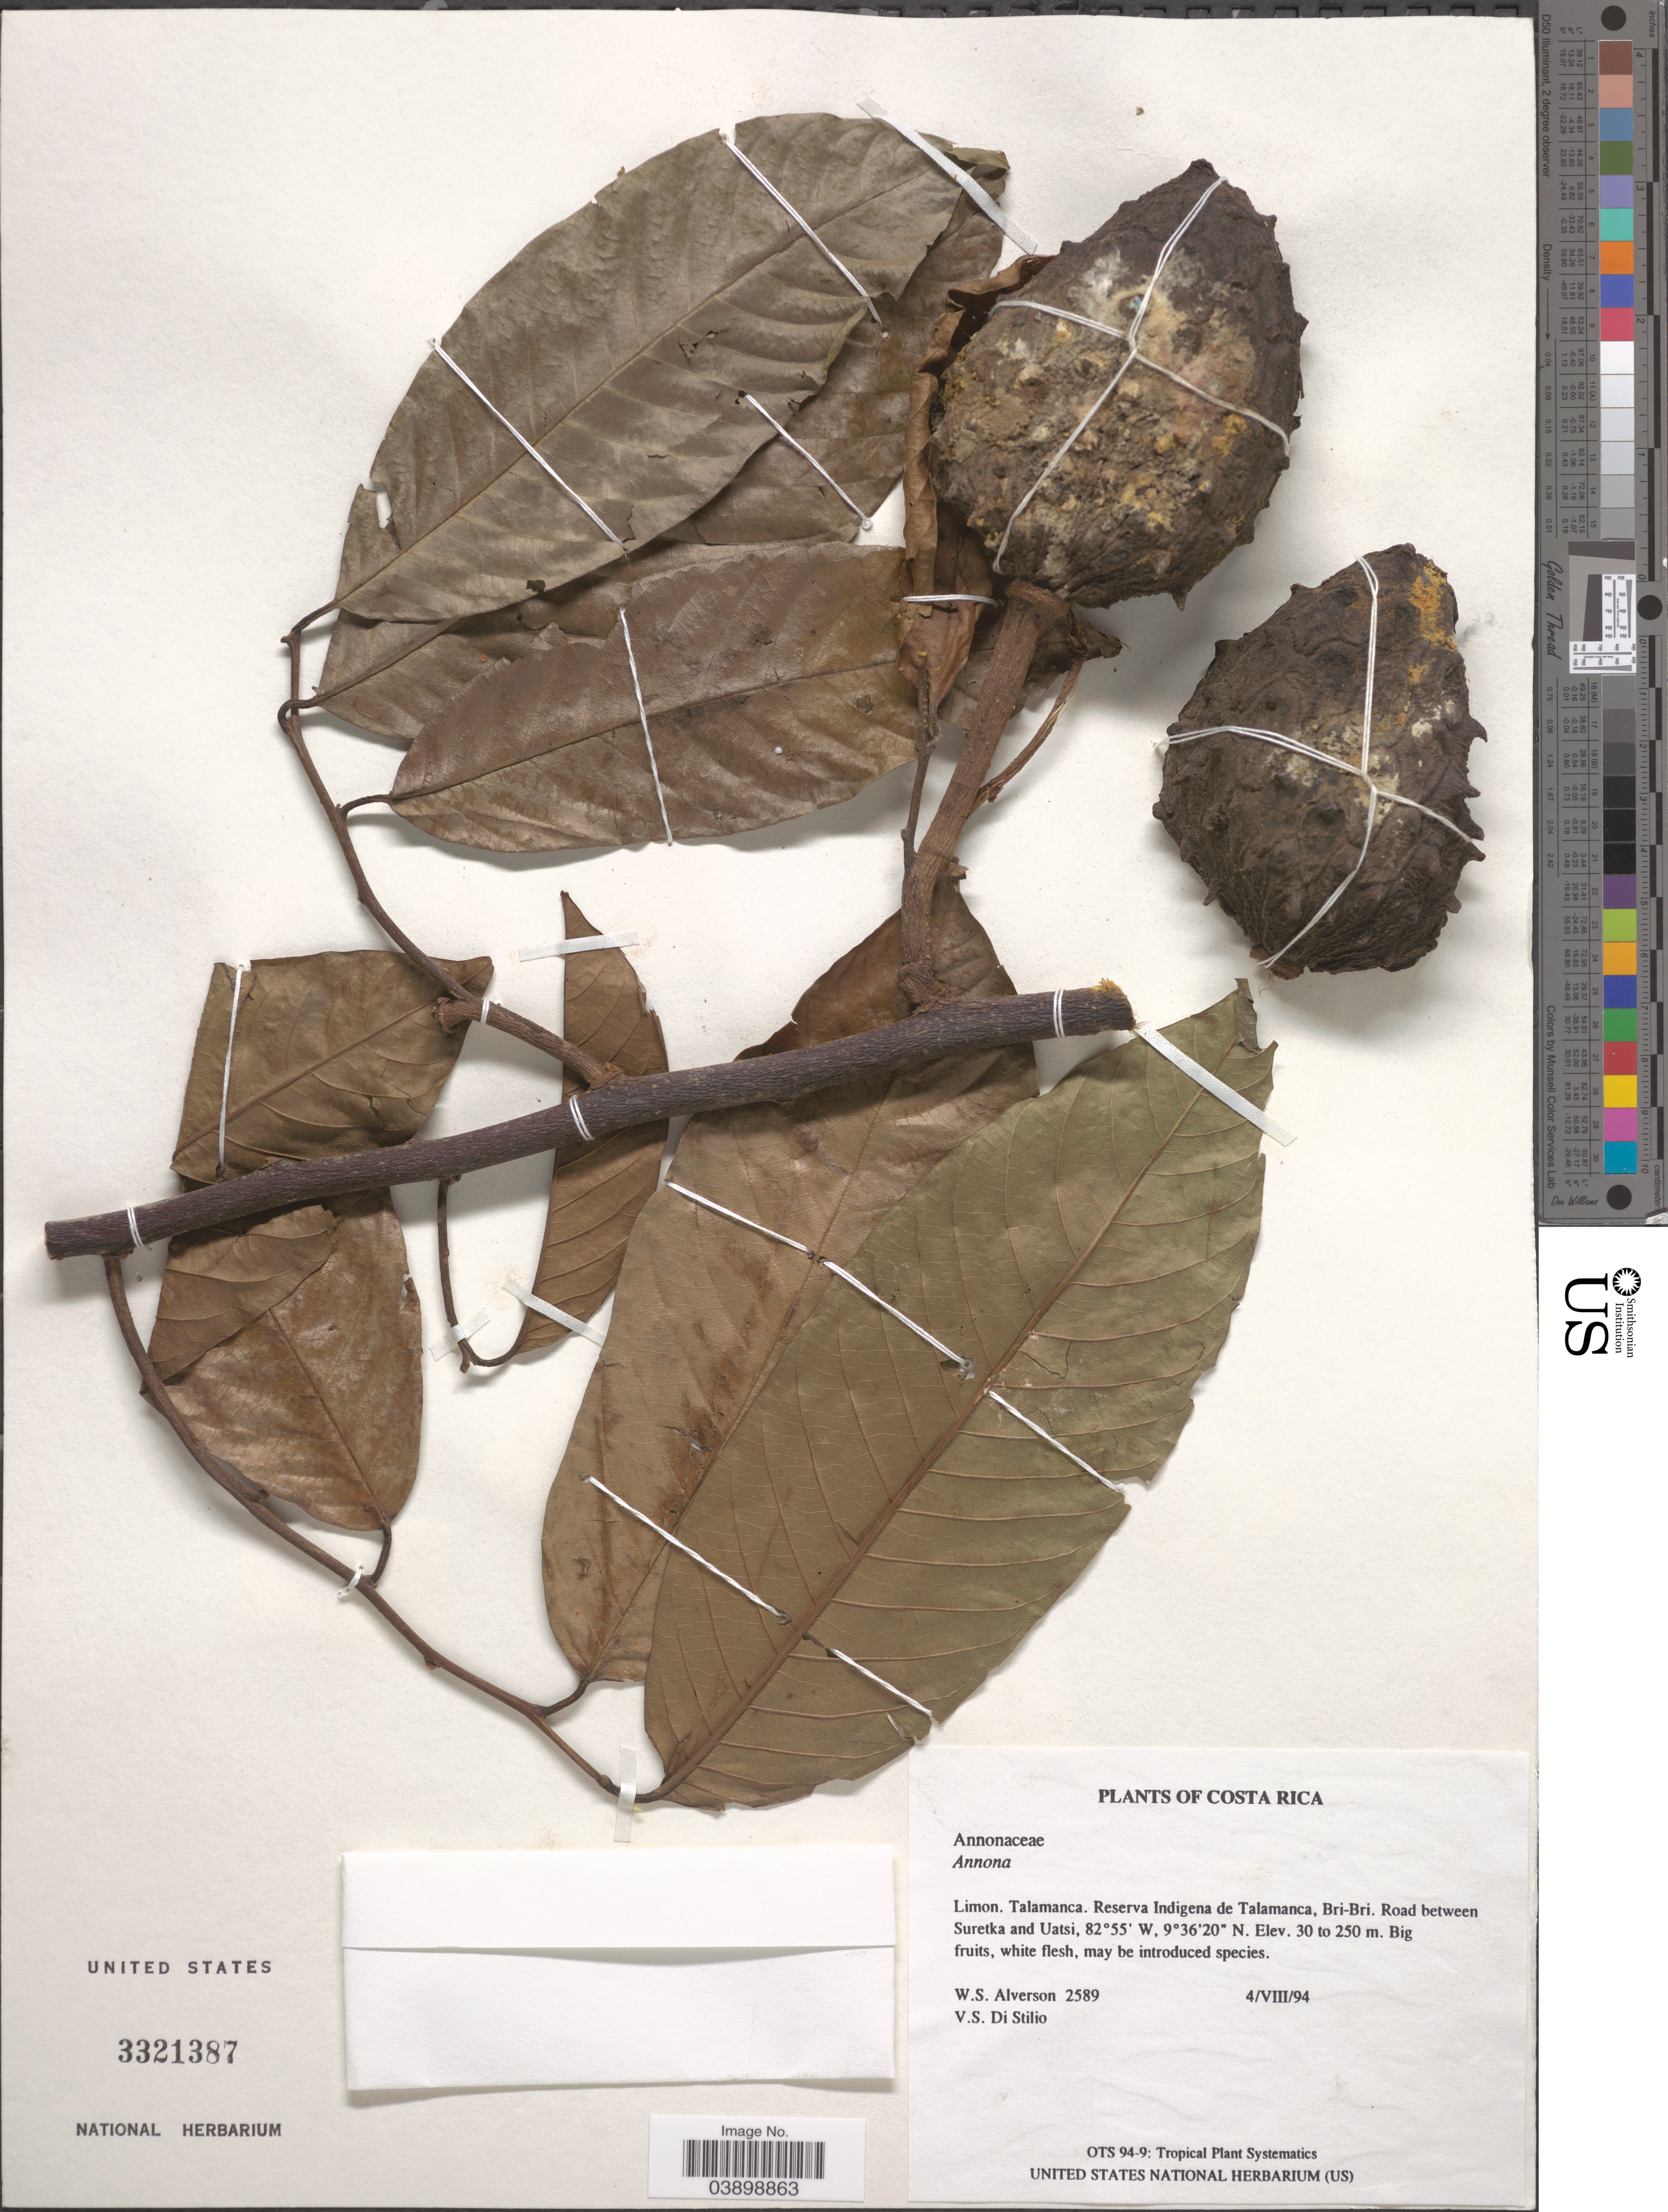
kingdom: Plantae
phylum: Tracheophyta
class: Magnoliopsida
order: Magnoliales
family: Annonaceae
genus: Annona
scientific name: Annona sp.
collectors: W. S. Alverson & V. Di Stilio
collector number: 2589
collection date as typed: Transcribed d/m/y: 4/8/94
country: Costa Rica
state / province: Limón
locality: Talamanca. Reserva Indigena de Talamanca, Bri-Bri. Road between Suretka and Uatsi.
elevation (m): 30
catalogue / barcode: US 3321387